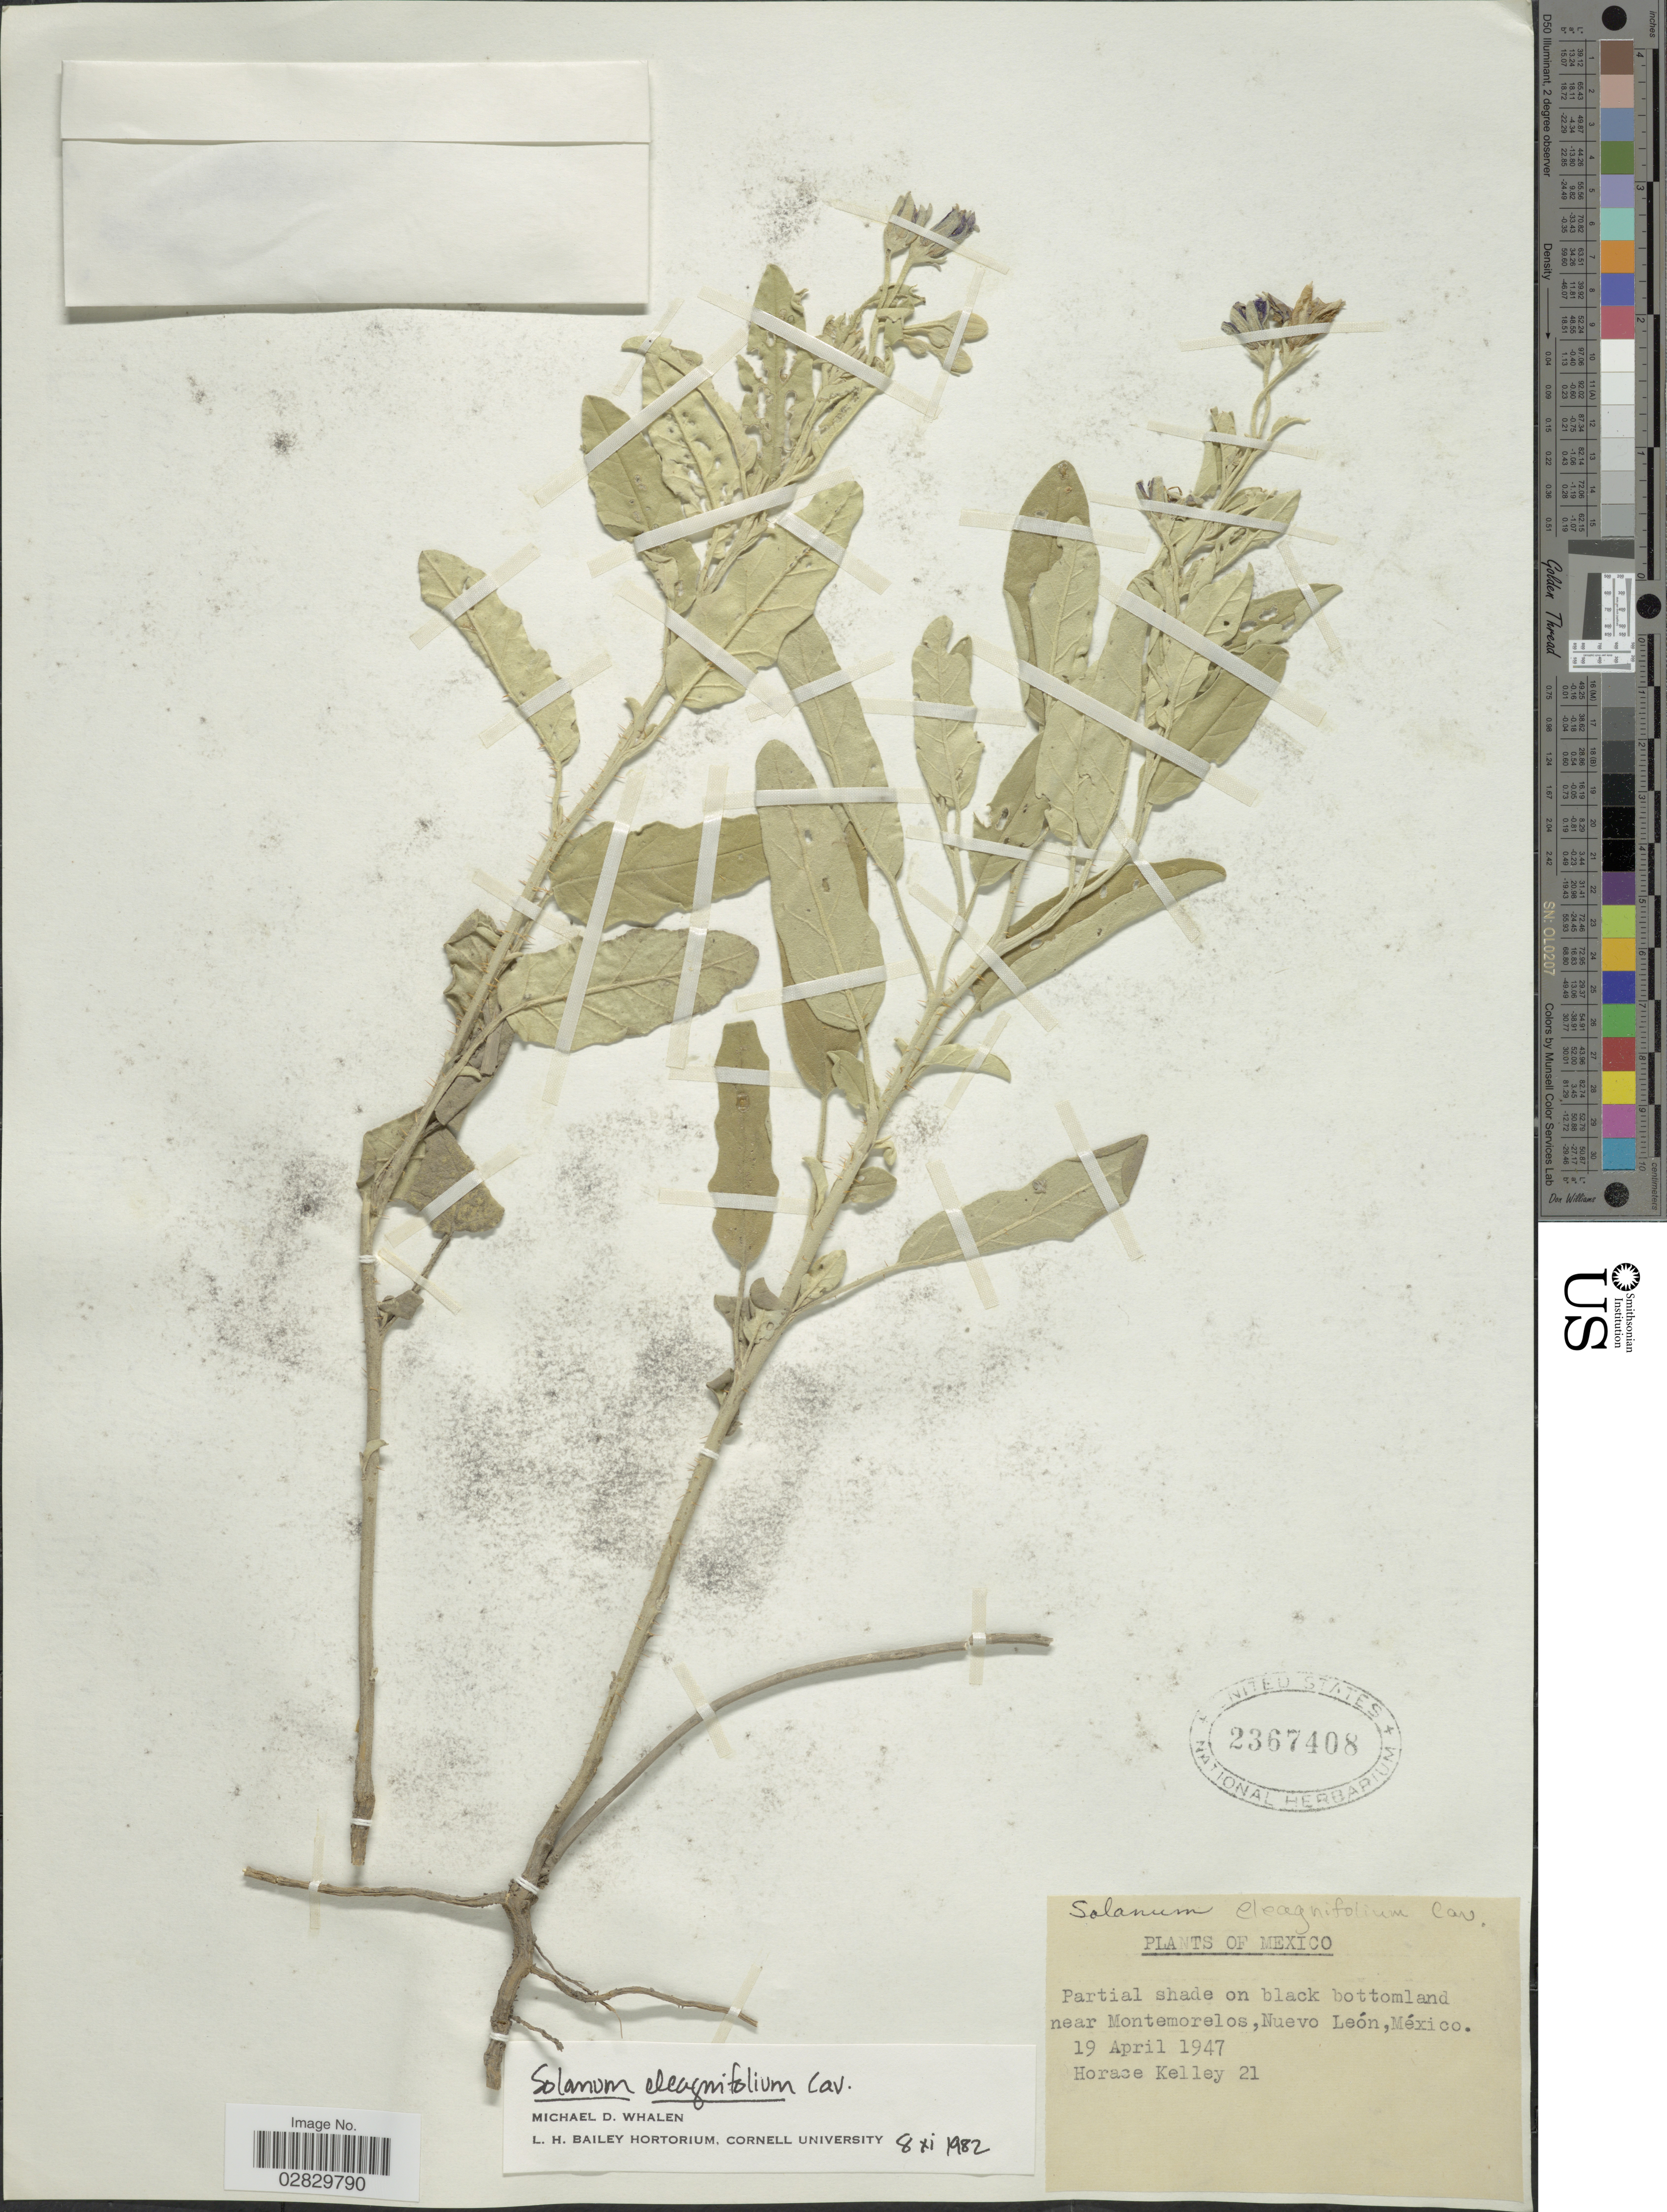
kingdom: Plantae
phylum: Tracheophyta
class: Magnoliopsida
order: Solanales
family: Solanaceae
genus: Solanum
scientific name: Solanum elaeagnifolium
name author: Cav.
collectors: H. Kelley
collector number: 21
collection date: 1947-04-19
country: Mexico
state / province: Nuevo León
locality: Near Montemorelos.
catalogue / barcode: US 2367408